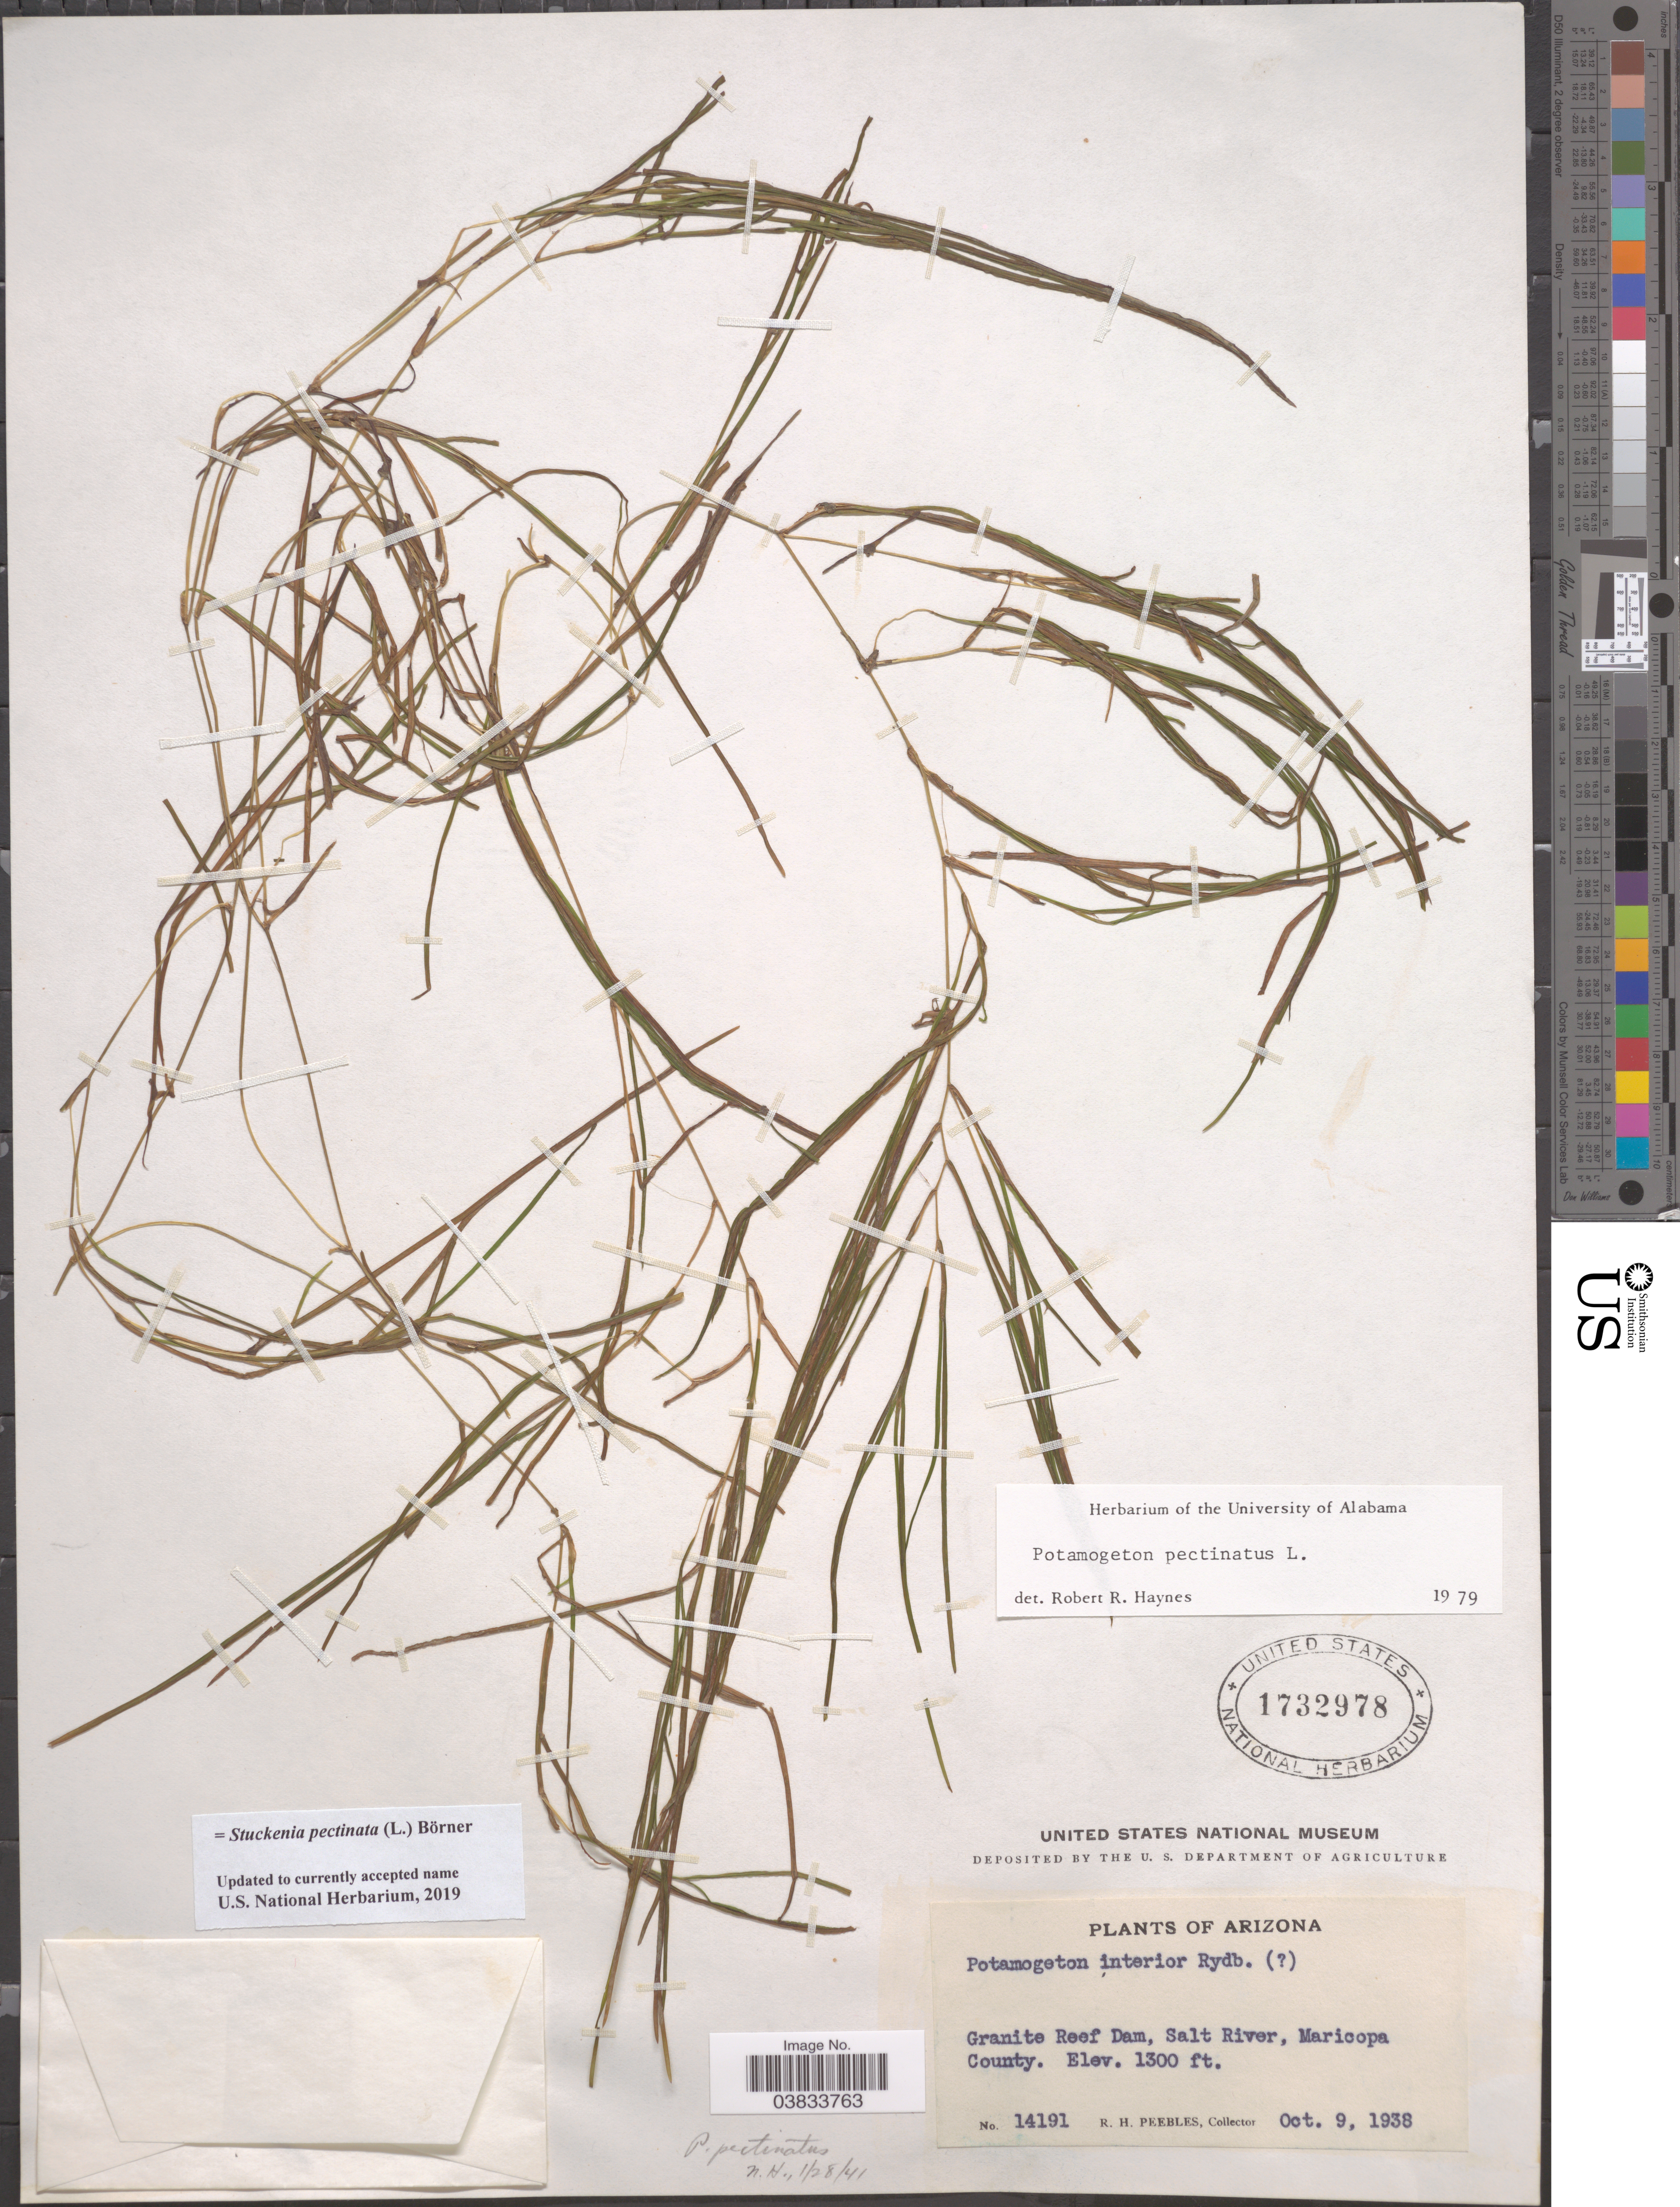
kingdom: Plantae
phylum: Tracheophyta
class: Liliopsida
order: Alismatales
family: Potamogetonaceae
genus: Stuckenia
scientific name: Stuckenia pectinata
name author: (L.) Börner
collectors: R. H. Peebles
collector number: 14191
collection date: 1938-10-09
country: United States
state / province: Arizona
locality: Granite Reef Dam, Salt River, Maricopa County.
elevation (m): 396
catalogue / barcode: US 1732978